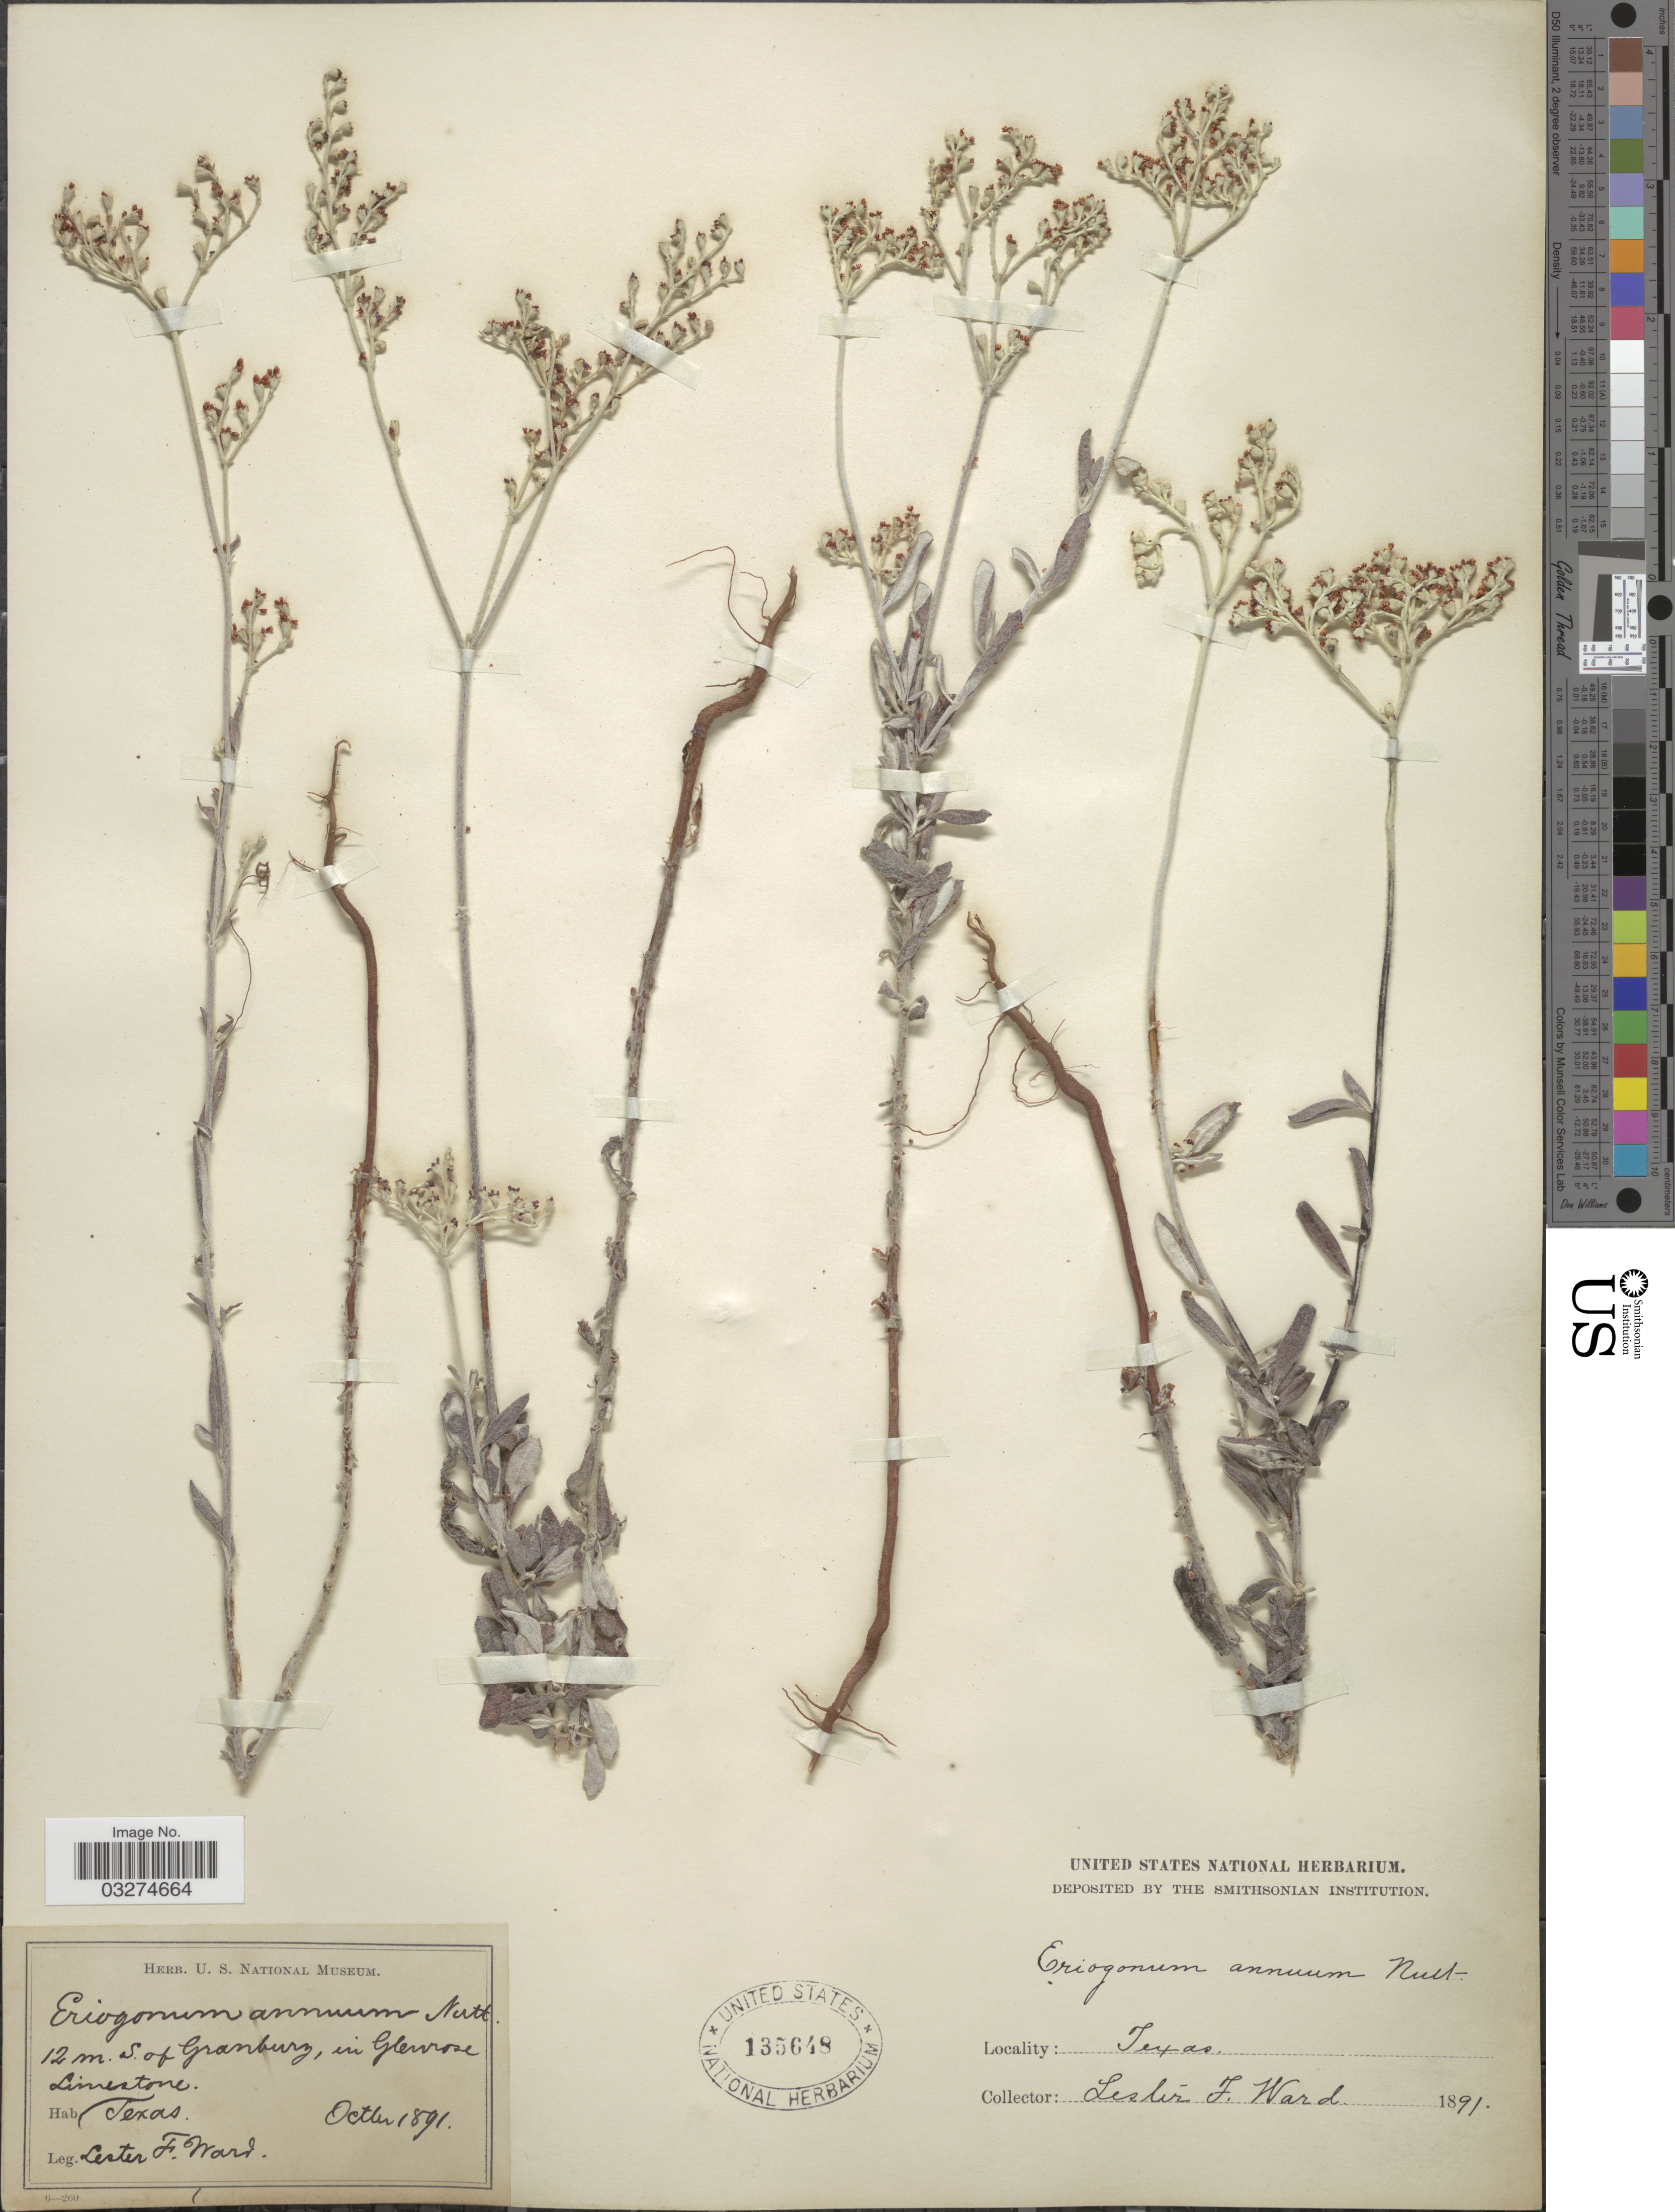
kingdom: Plantae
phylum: Tracheophyta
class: Magnoliopsida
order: Caryophyllales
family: Polygonaceae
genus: Eriogonum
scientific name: Eriogonum annuum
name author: Nutt.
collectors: L. F. Ward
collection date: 1891-10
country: United States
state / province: Texas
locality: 12 m. S. of Granburg, in Glenrose Limestone.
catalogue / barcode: US 135648